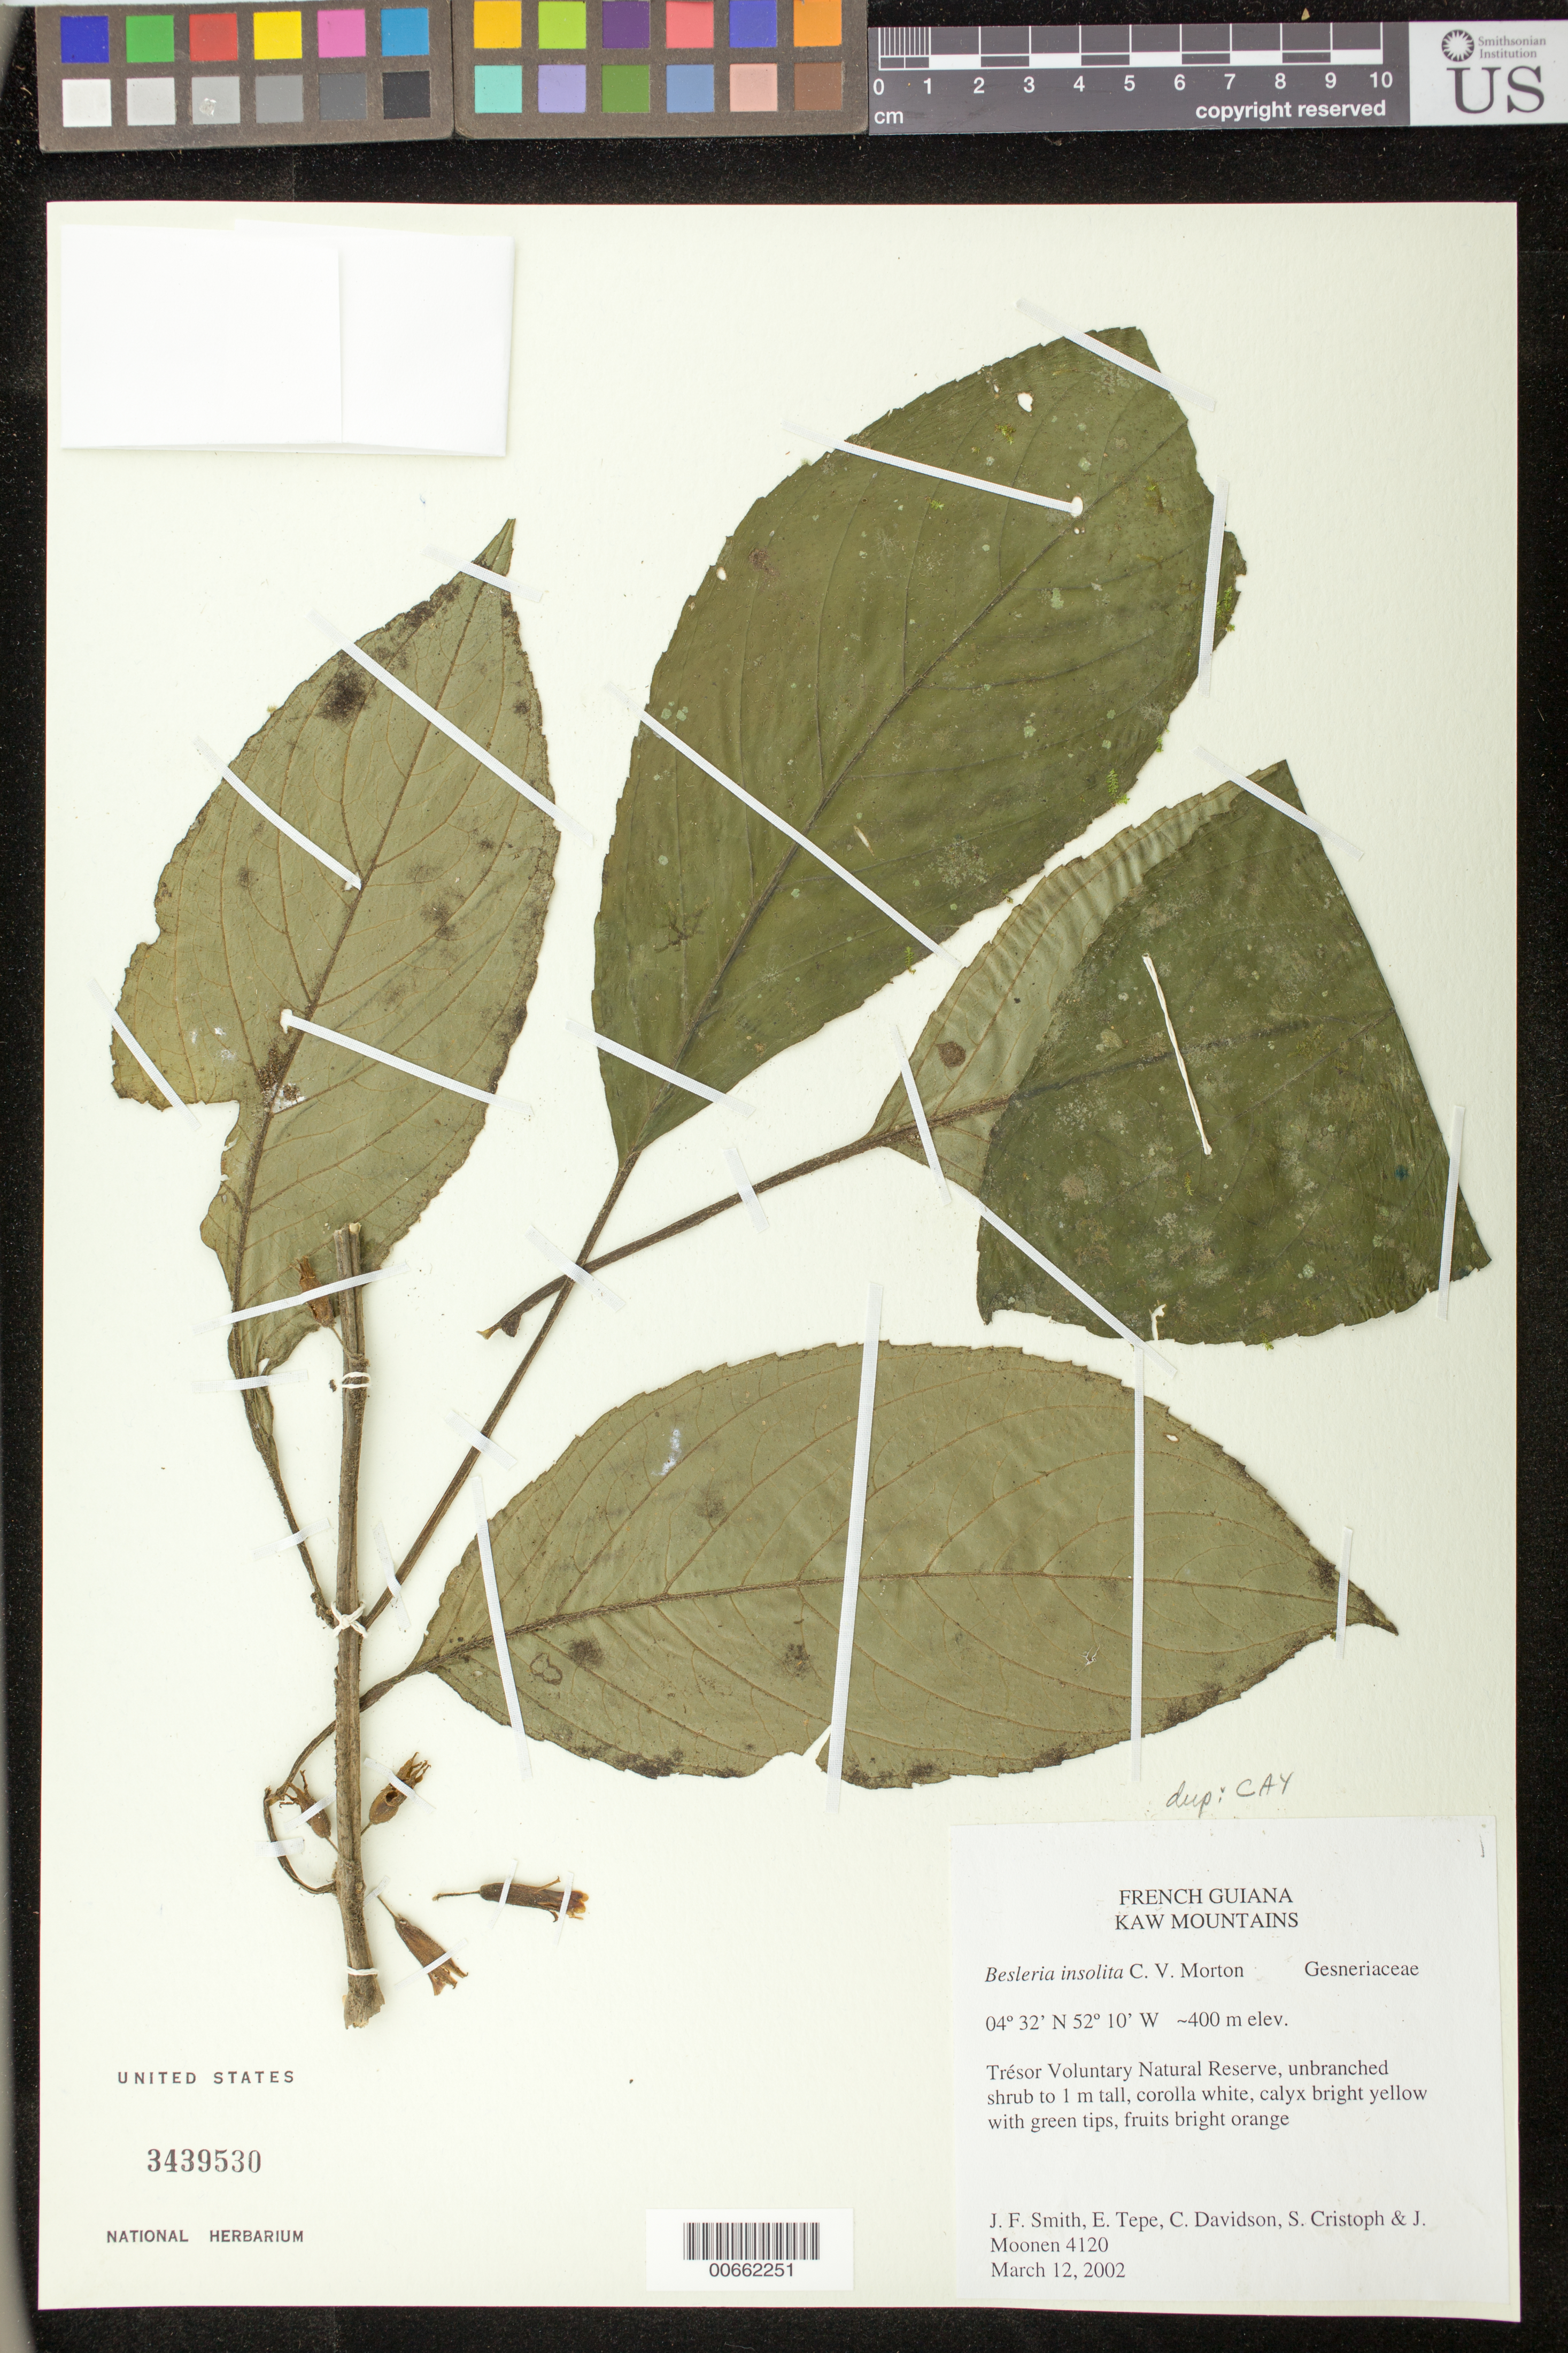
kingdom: Plantae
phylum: Tracheophyta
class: Magnoliopsida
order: Lamiales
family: Gesneriaceae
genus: Besleria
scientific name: Besleria insolita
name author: C.V. Morton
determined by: Smith, J. F.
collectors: J. Smith, E. Tepe, C. Davidson, S. Cristoph & J. Moonen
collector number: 4120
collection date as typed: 12 Mar 2002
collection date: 2002-03-12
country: French Guiana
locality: Kaw Mountains, Trésor Voluntary Natural Reserve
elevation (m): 400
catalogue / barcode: US 3439530